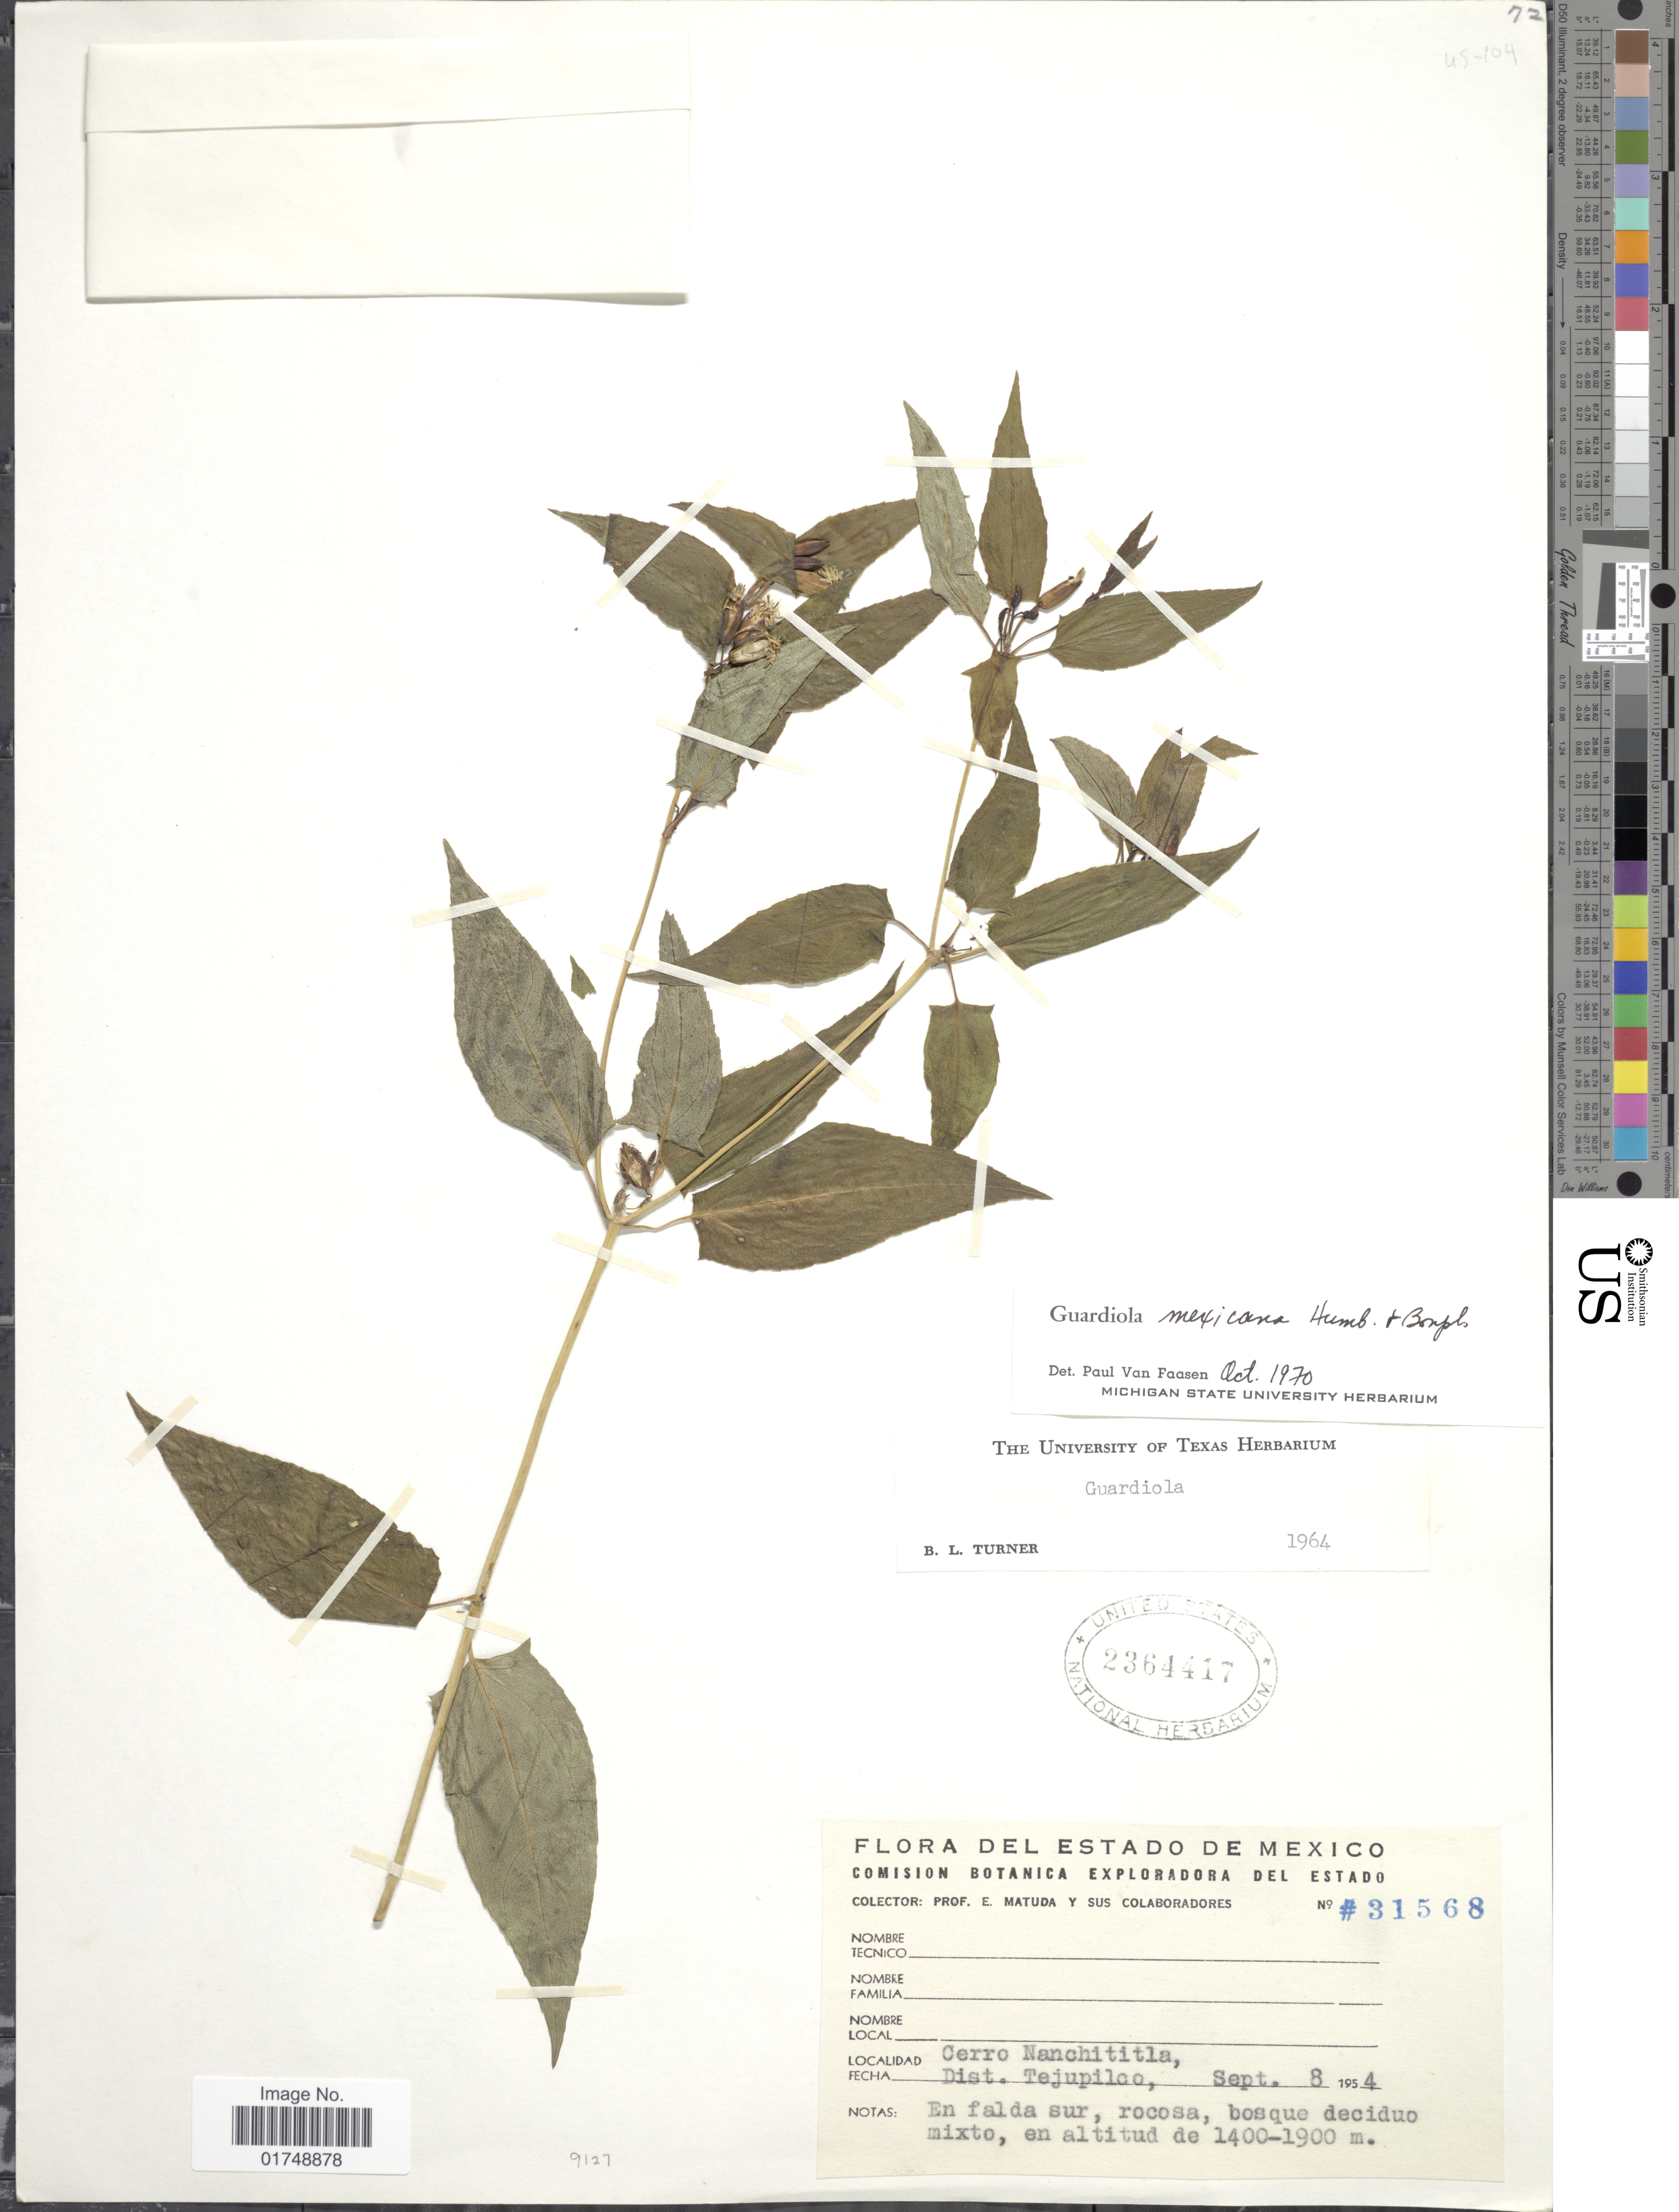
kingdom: Plantae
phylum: Tracheophyta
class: Magnoliopsida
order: Asterales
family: Asteraceae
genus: Guardiola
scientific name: Guardiola mexicana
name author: Humb. & Bonpl.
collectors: E. Matuda & et al.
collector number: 31568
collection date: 1954-09-08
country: Mexico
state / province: México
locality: Cerro Nanchititla, Dist. Tejupiloo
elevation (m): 1400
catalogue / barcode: US 2364417